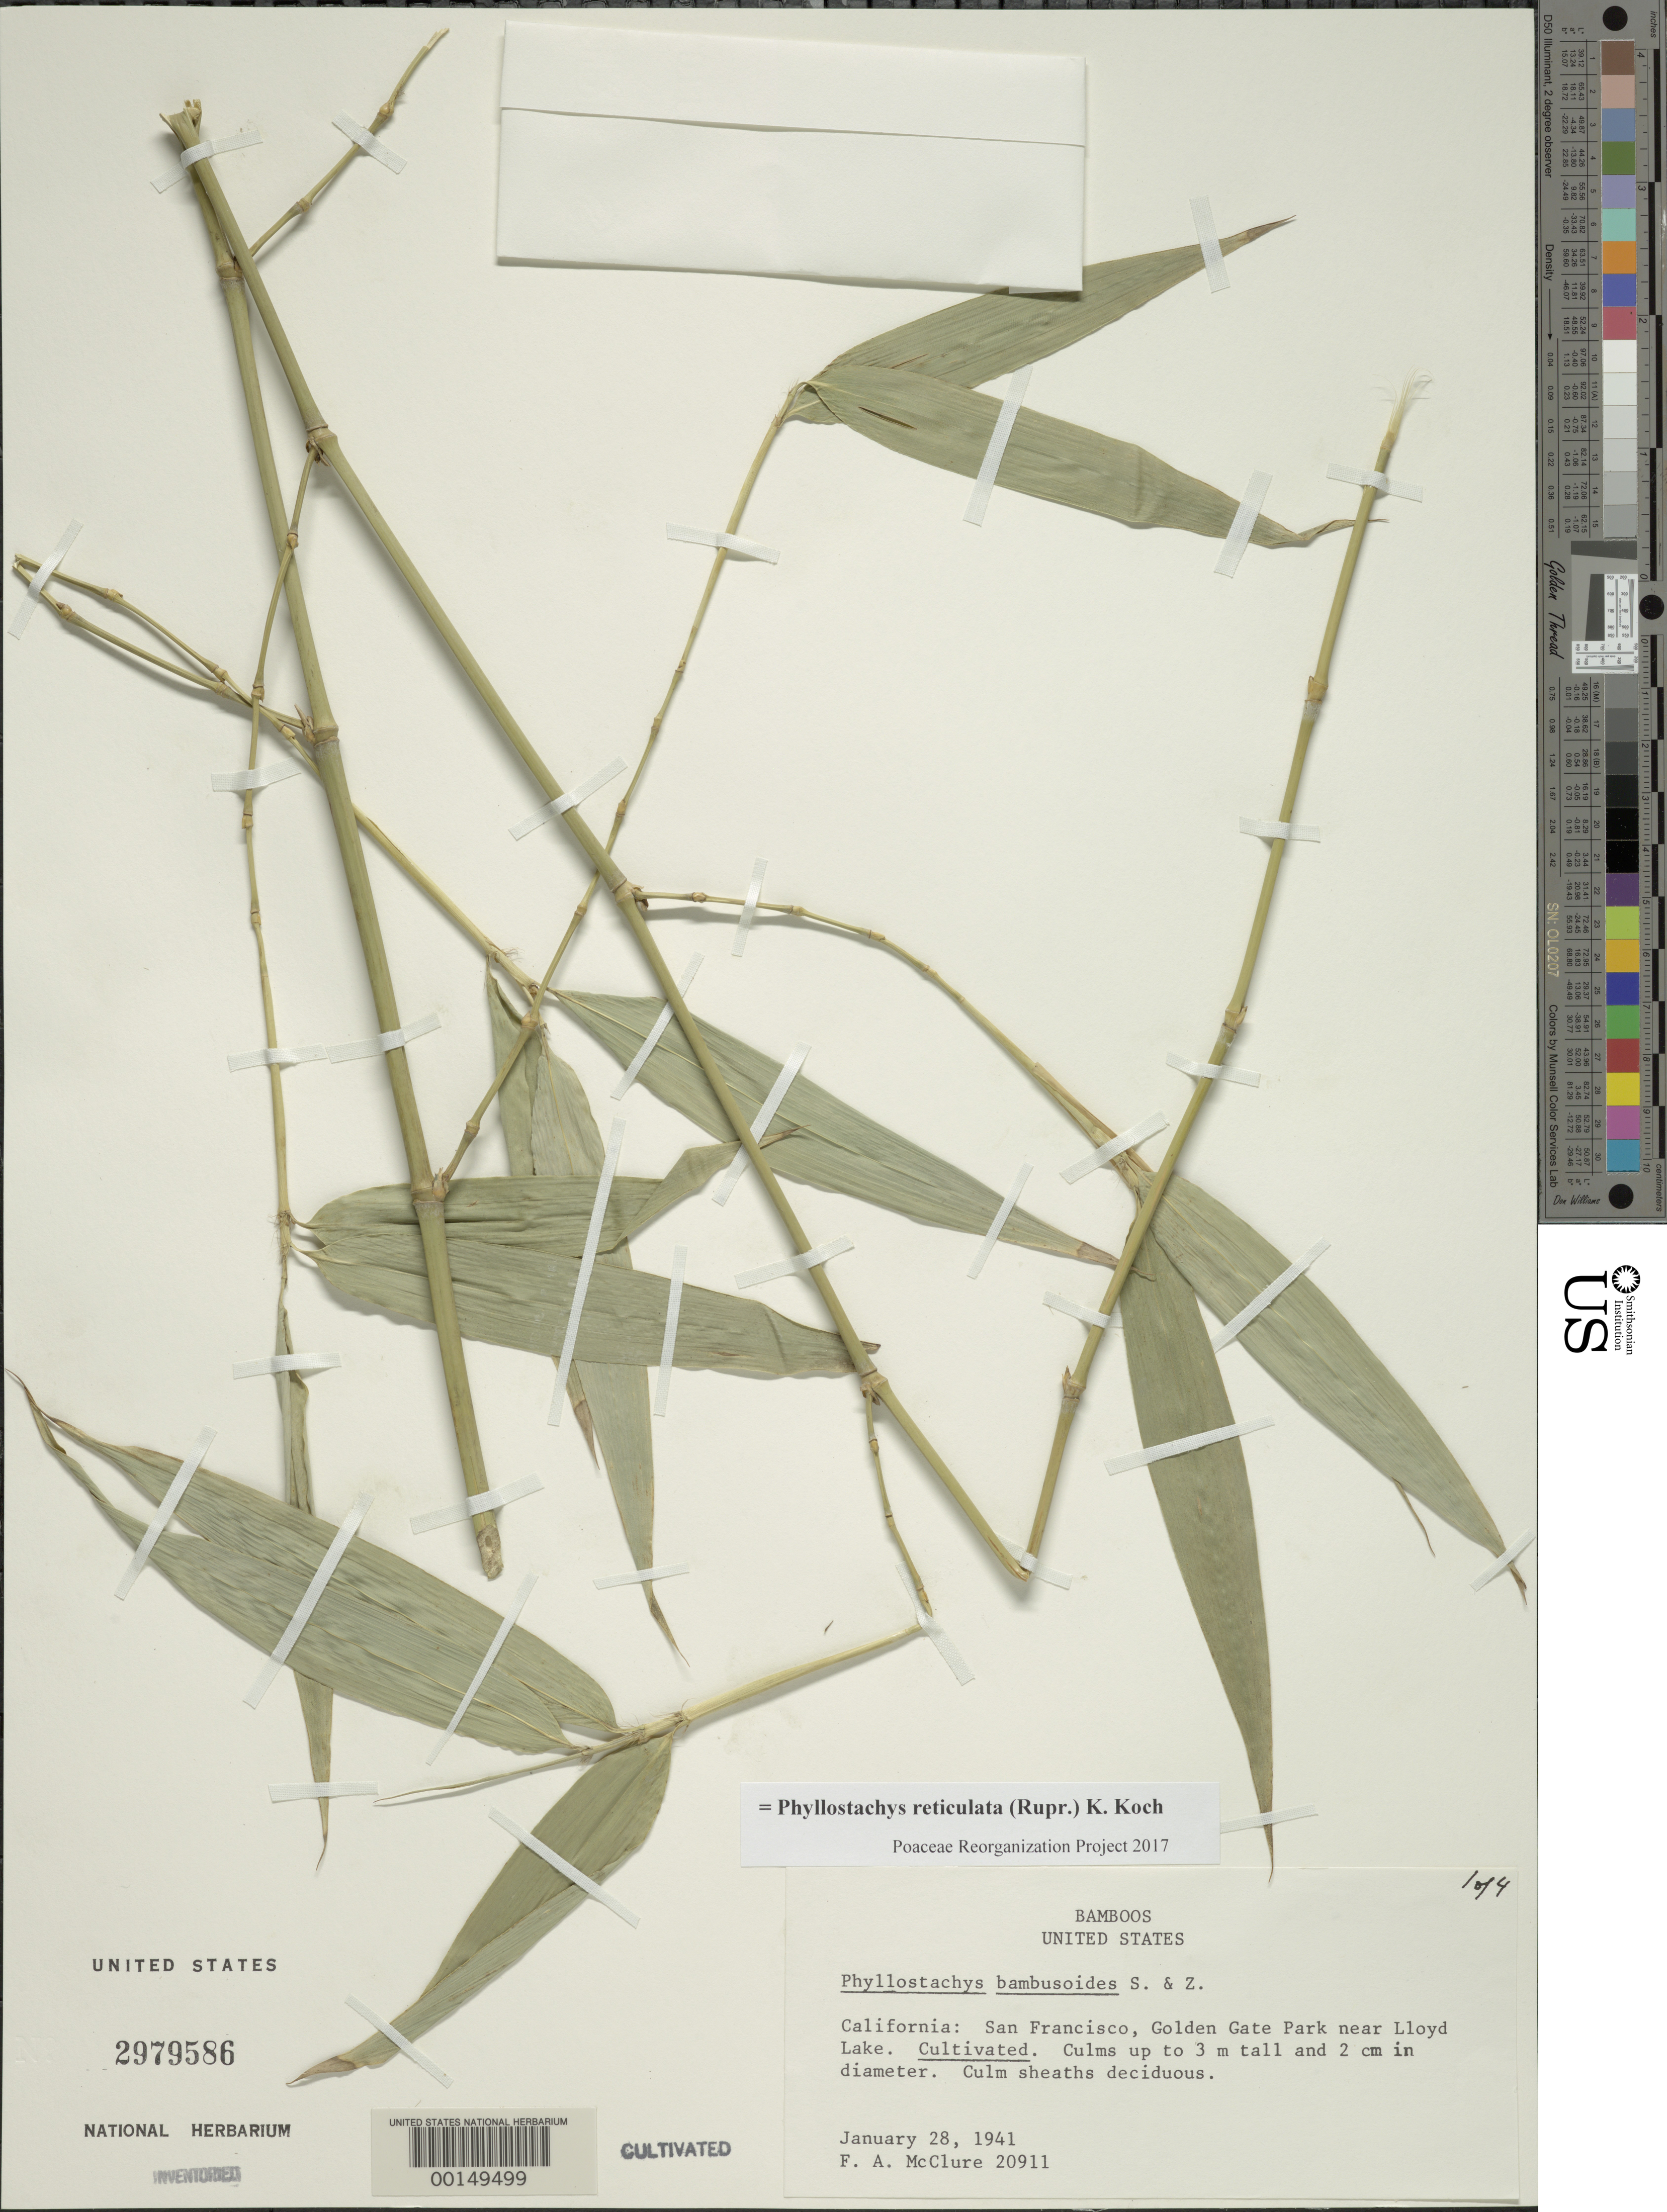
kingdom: Plantae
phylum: Tracheophyta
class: Liliopsida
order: Poales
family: Poaceae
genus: Phyllostachys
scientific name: Phyllostachys reticulata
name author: (Rupr.) K. Koch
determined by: Poaceae Reorganization Project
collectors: F. A. McClure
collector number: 20911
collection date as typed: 28 Jan 1941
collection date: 1941-01-28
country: United States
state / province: California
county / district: San Francisco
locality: San francisco, lloyd lake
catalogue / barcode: US 2979586